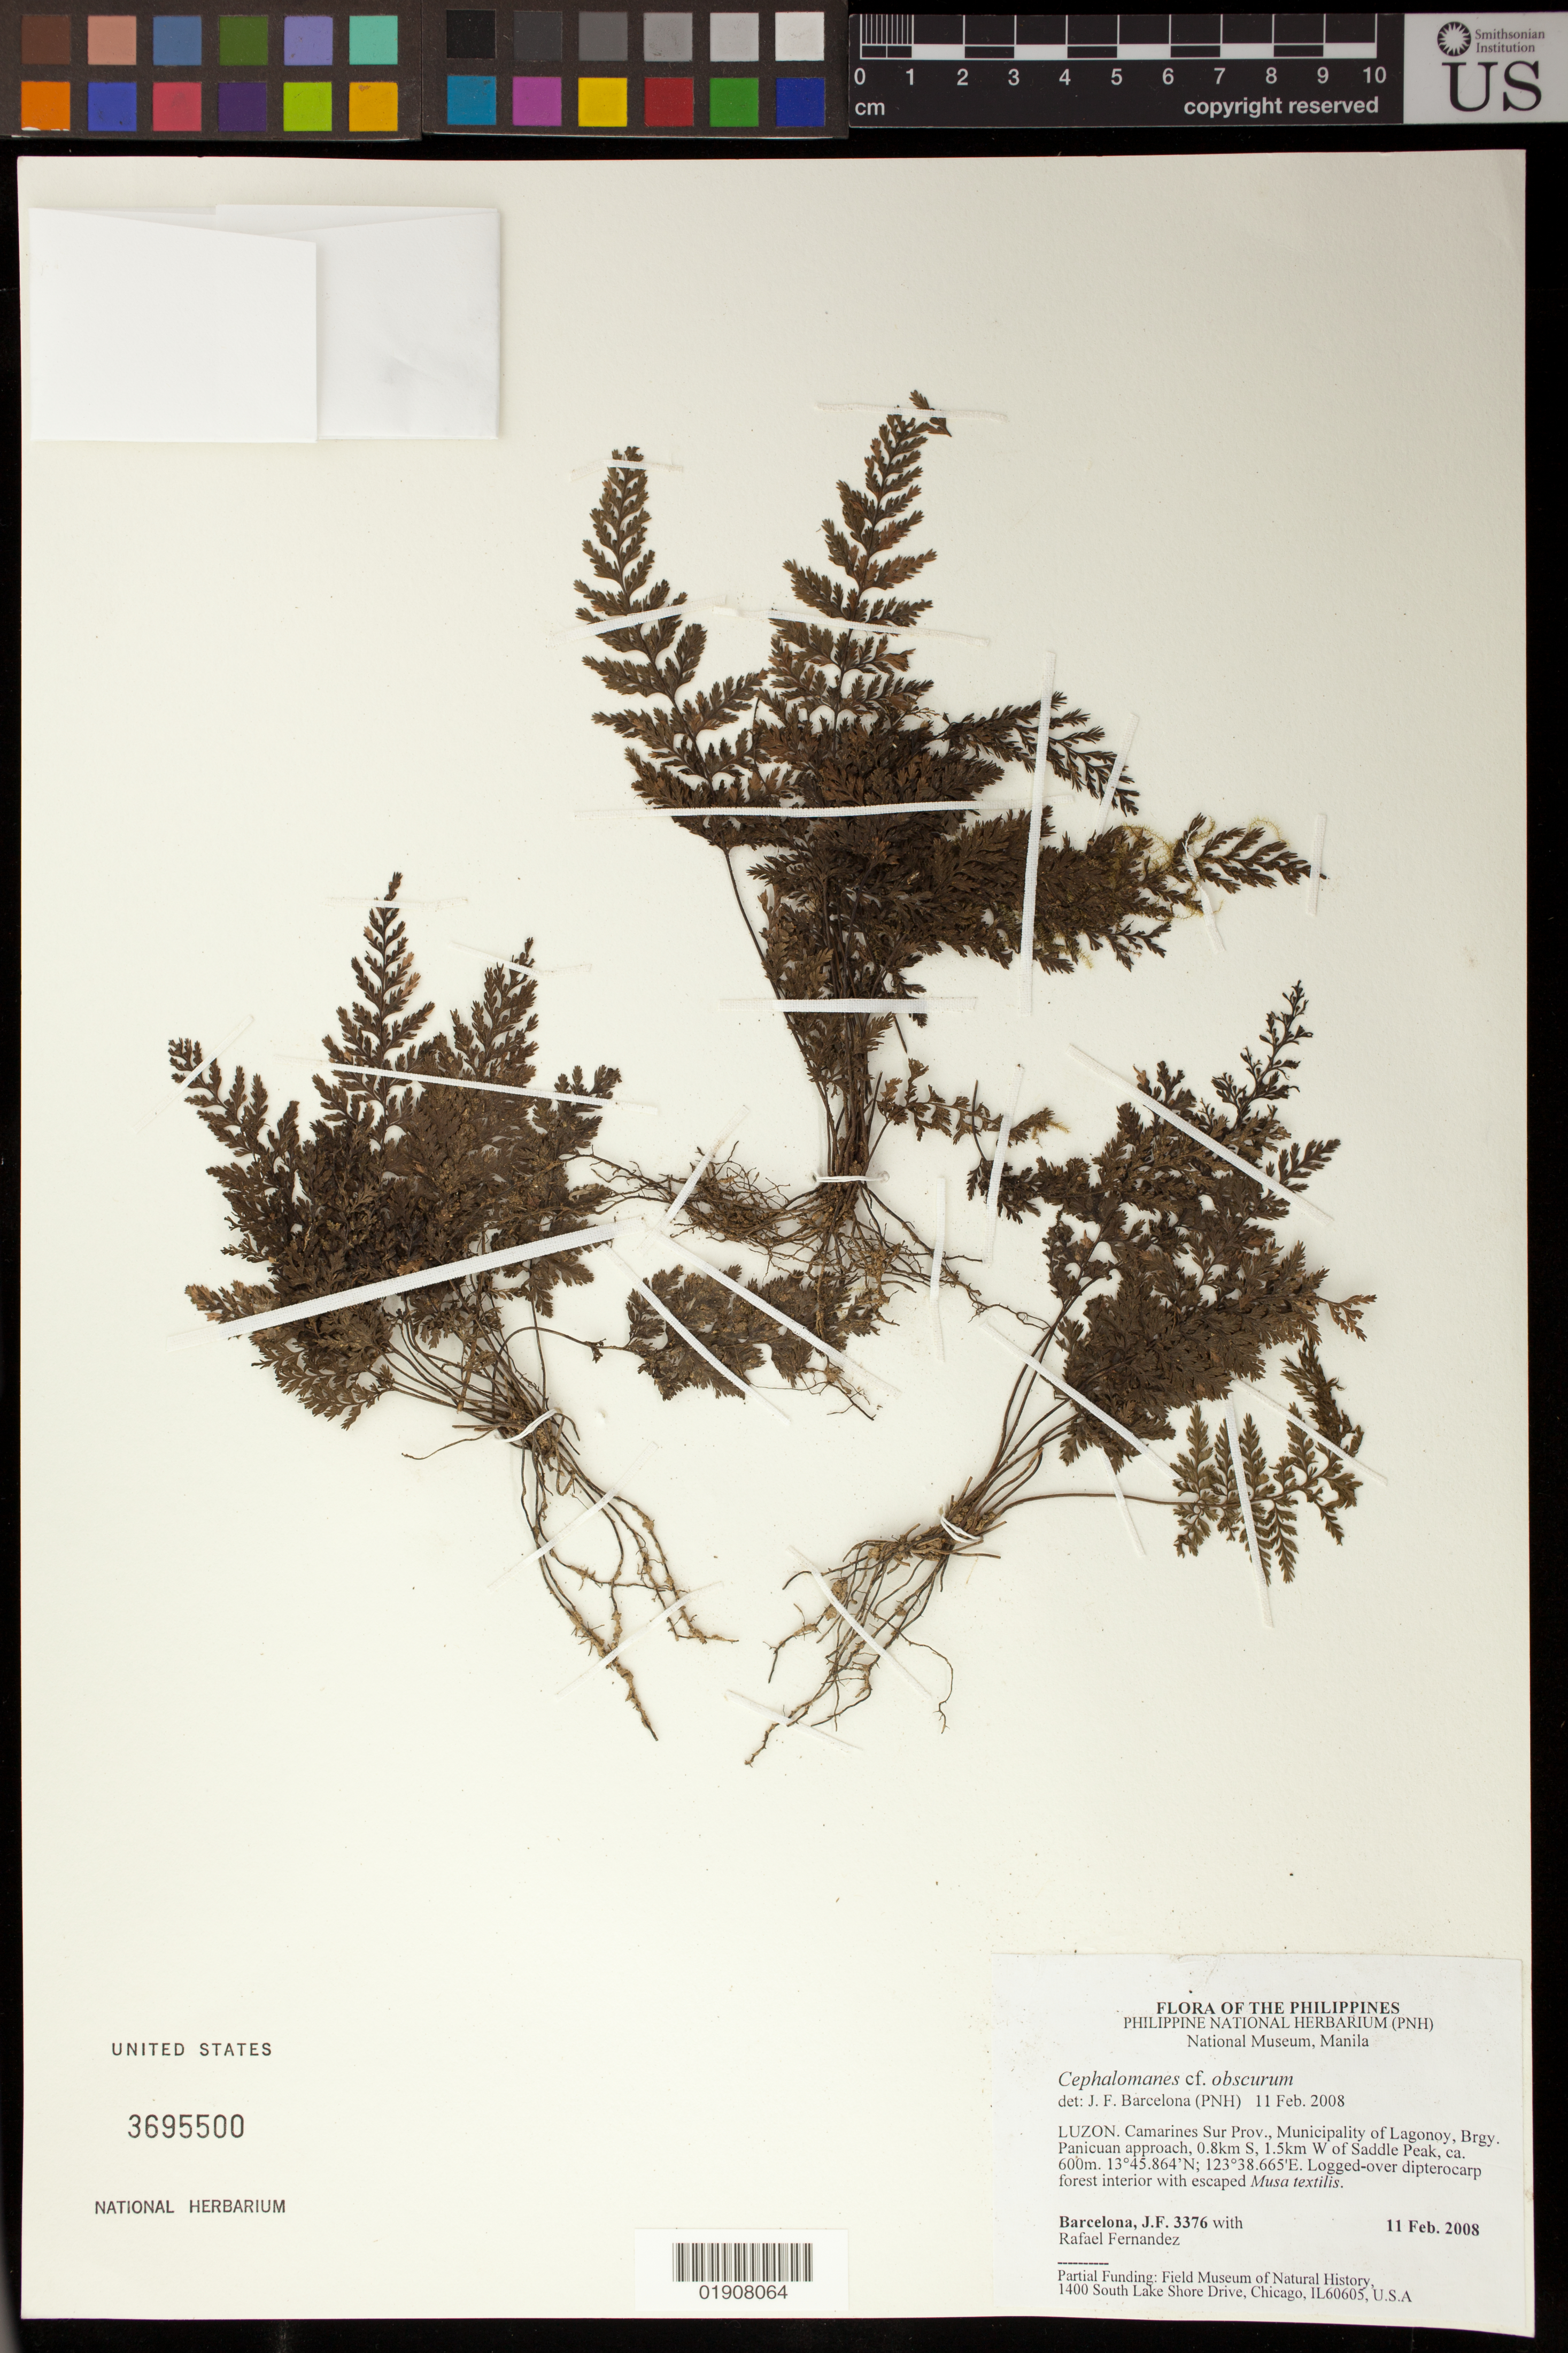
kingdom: Plantae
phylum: Tracheophyta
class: Polypodiopsida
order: Hymenophyllales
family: Hymenophyllaceae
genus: Cephalomanes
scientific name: Cephalomanes obscurum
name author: (Blume) K. Iwats.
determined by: Barcelona, J. F.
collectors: J. F. Barcelona & R. Fernandez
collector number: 3376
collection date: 2008-02-11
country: Philippines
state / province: Central Luzon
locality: Camarines Sur Prov., Municipality of Lagonoy, Brgy. Panicuan approach, 0.8km S, 1.5km W of Saddle Peak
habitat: Logged-over dipterocarp forest interior with escarped Musa textilis.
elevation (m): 600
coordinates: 13 45.864 N, 123 38.665 E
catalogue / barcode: US 3695500